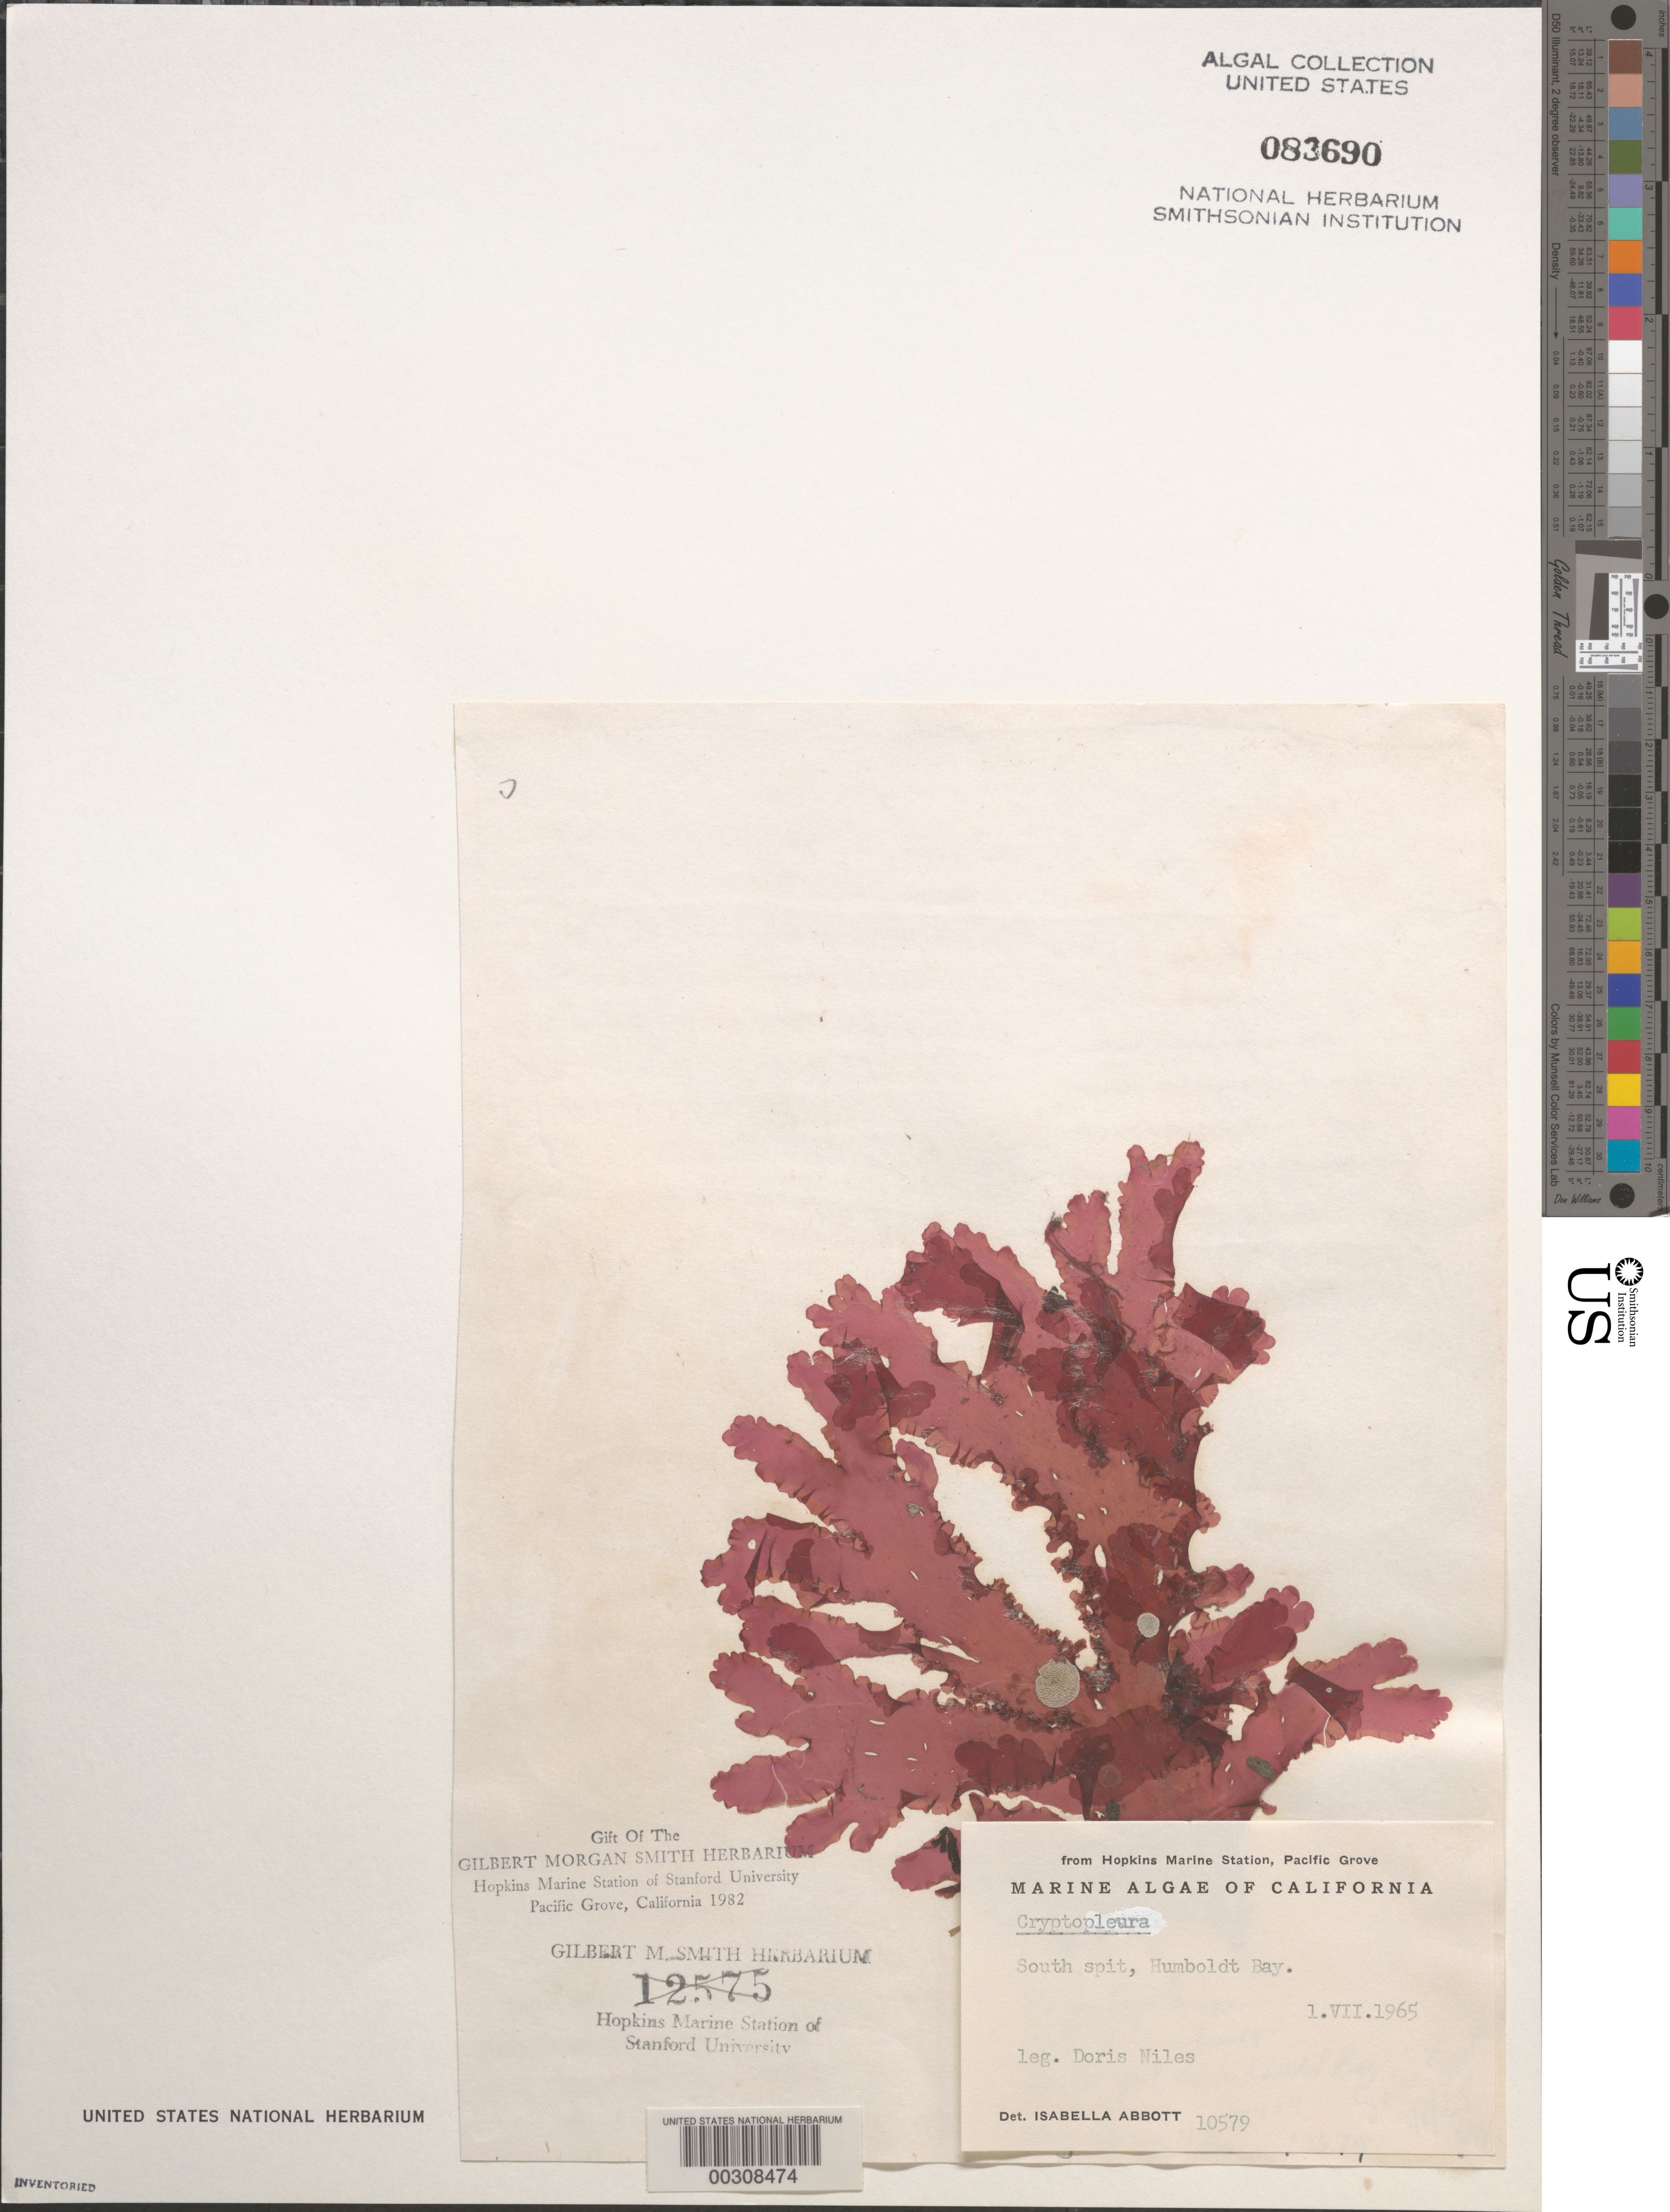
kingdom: Plantae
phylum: Rhodophyta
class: Florideophyceae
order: Ceramiales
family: Delesseriaceae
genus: Cryptopleura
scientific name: Cryptopleura sp.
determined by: Abbott, Isabella A.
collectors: D. Niles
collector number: IAA 10597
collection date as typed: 01 Jul 1965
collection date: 1965-07-01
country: United States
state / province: California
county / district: Humboldt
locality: South spit, Humboldt Bay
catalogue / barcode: US 83690